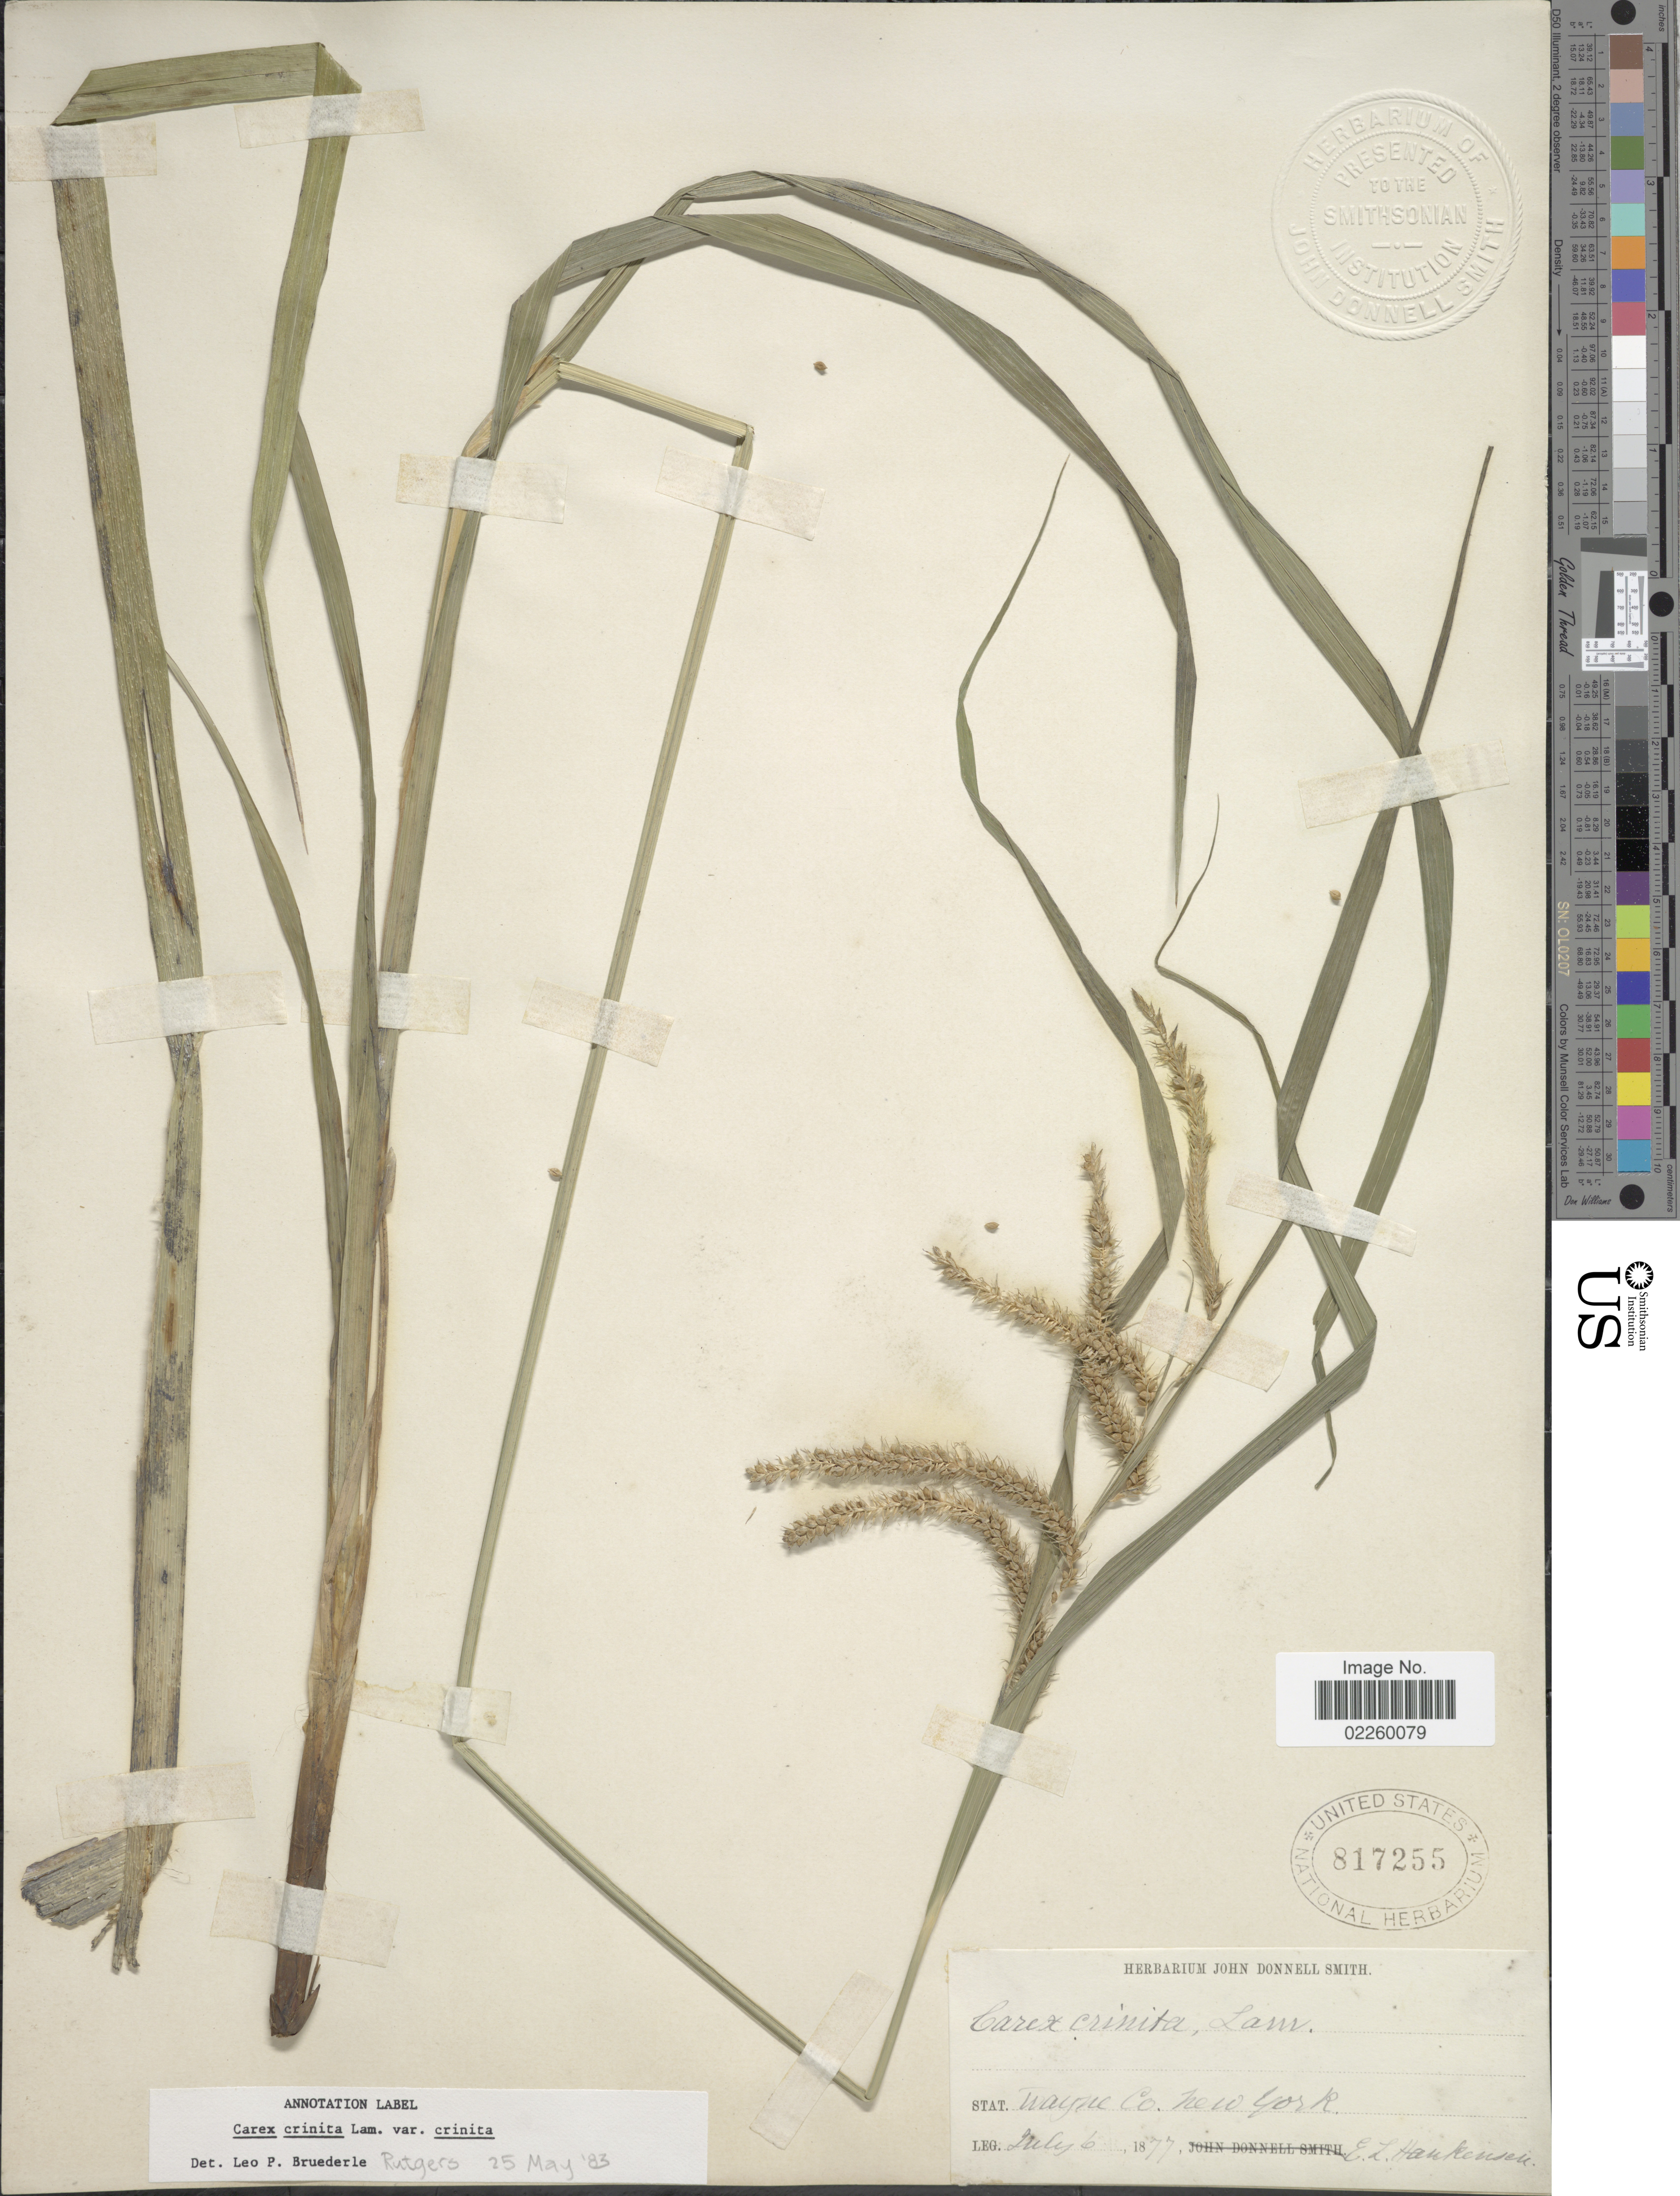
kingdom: Plantae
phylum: Tracheophyta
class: Liliopsida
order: Poales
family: Cyperaceae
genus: Carex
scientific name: Carex crinita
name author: Lam.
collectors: E. Hankenson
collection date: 1877-07-06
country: United States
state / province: New York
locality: Wayne Co.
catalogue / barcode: US 817255